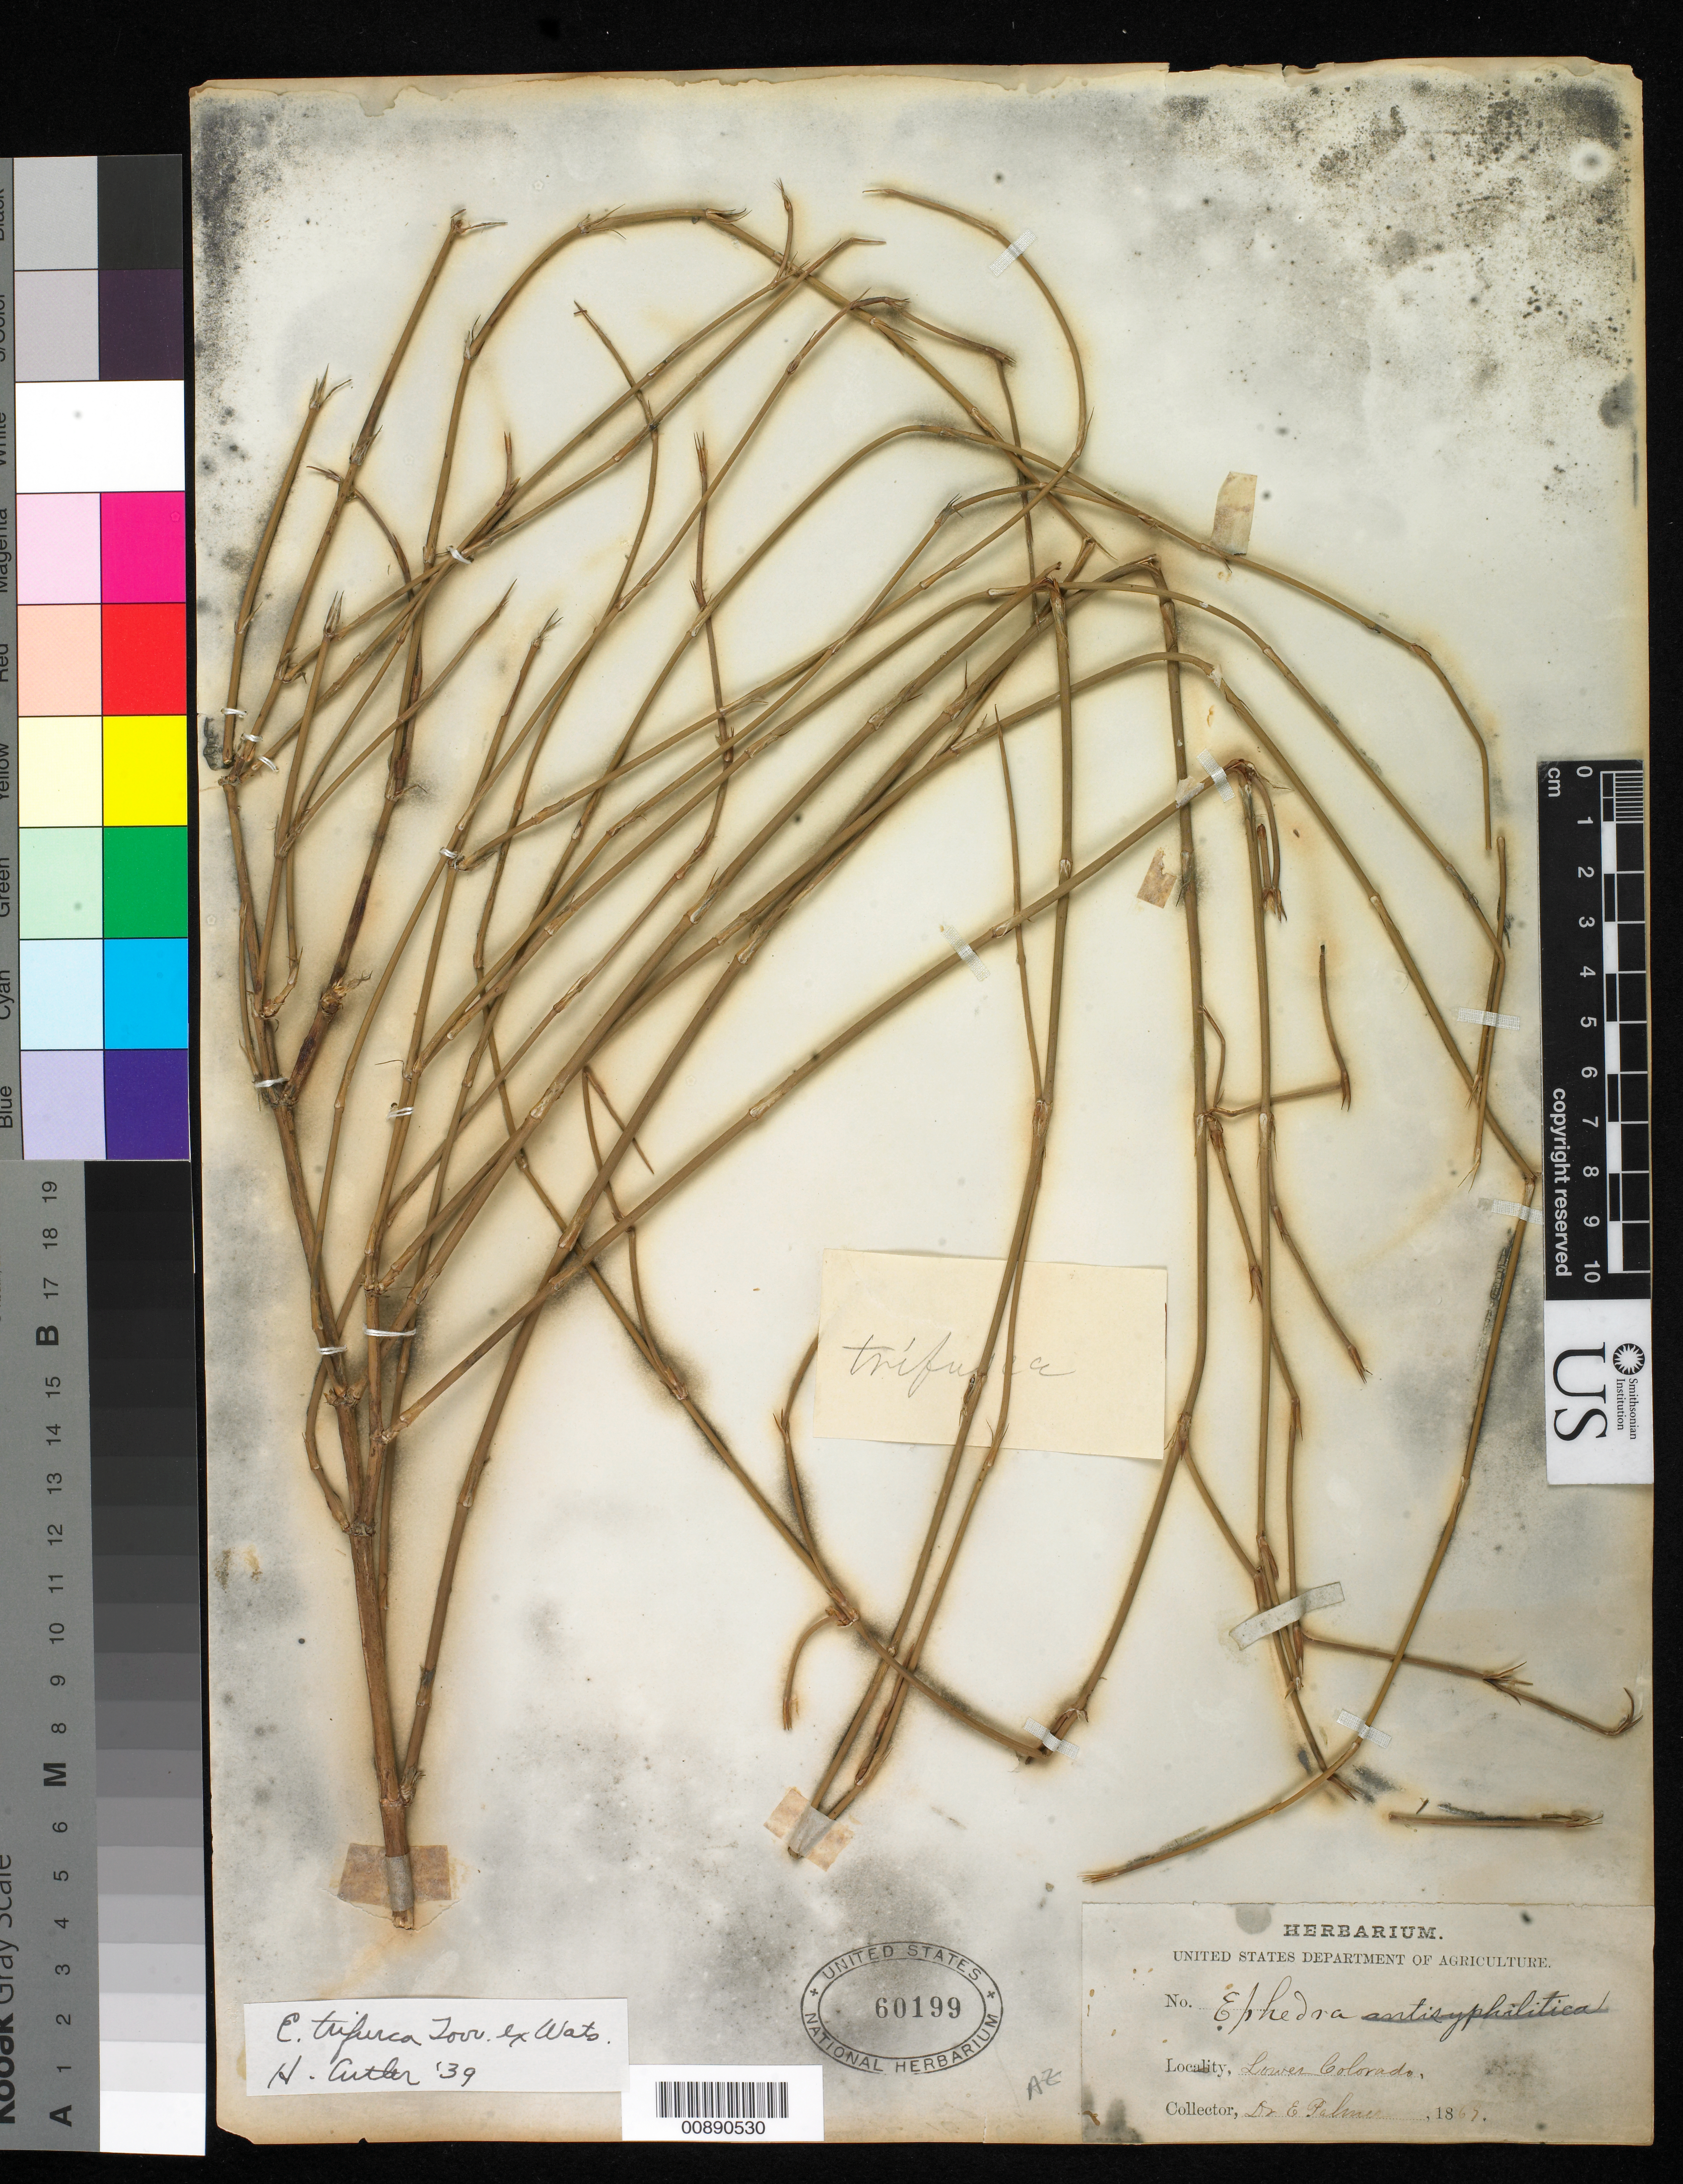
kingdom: Plantae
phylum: Tracheophyta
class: Gnetopsida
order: Ephedrales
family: Ephedraceae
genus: Ephedra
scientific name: Ephedra trifurca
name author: Torr. ex S. Watson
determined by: Cutler, H. C.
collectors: E. Palmer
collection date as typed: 1869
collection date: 1869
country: United States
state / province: Arizona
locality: Lower Colorado.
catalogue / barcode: US 60199